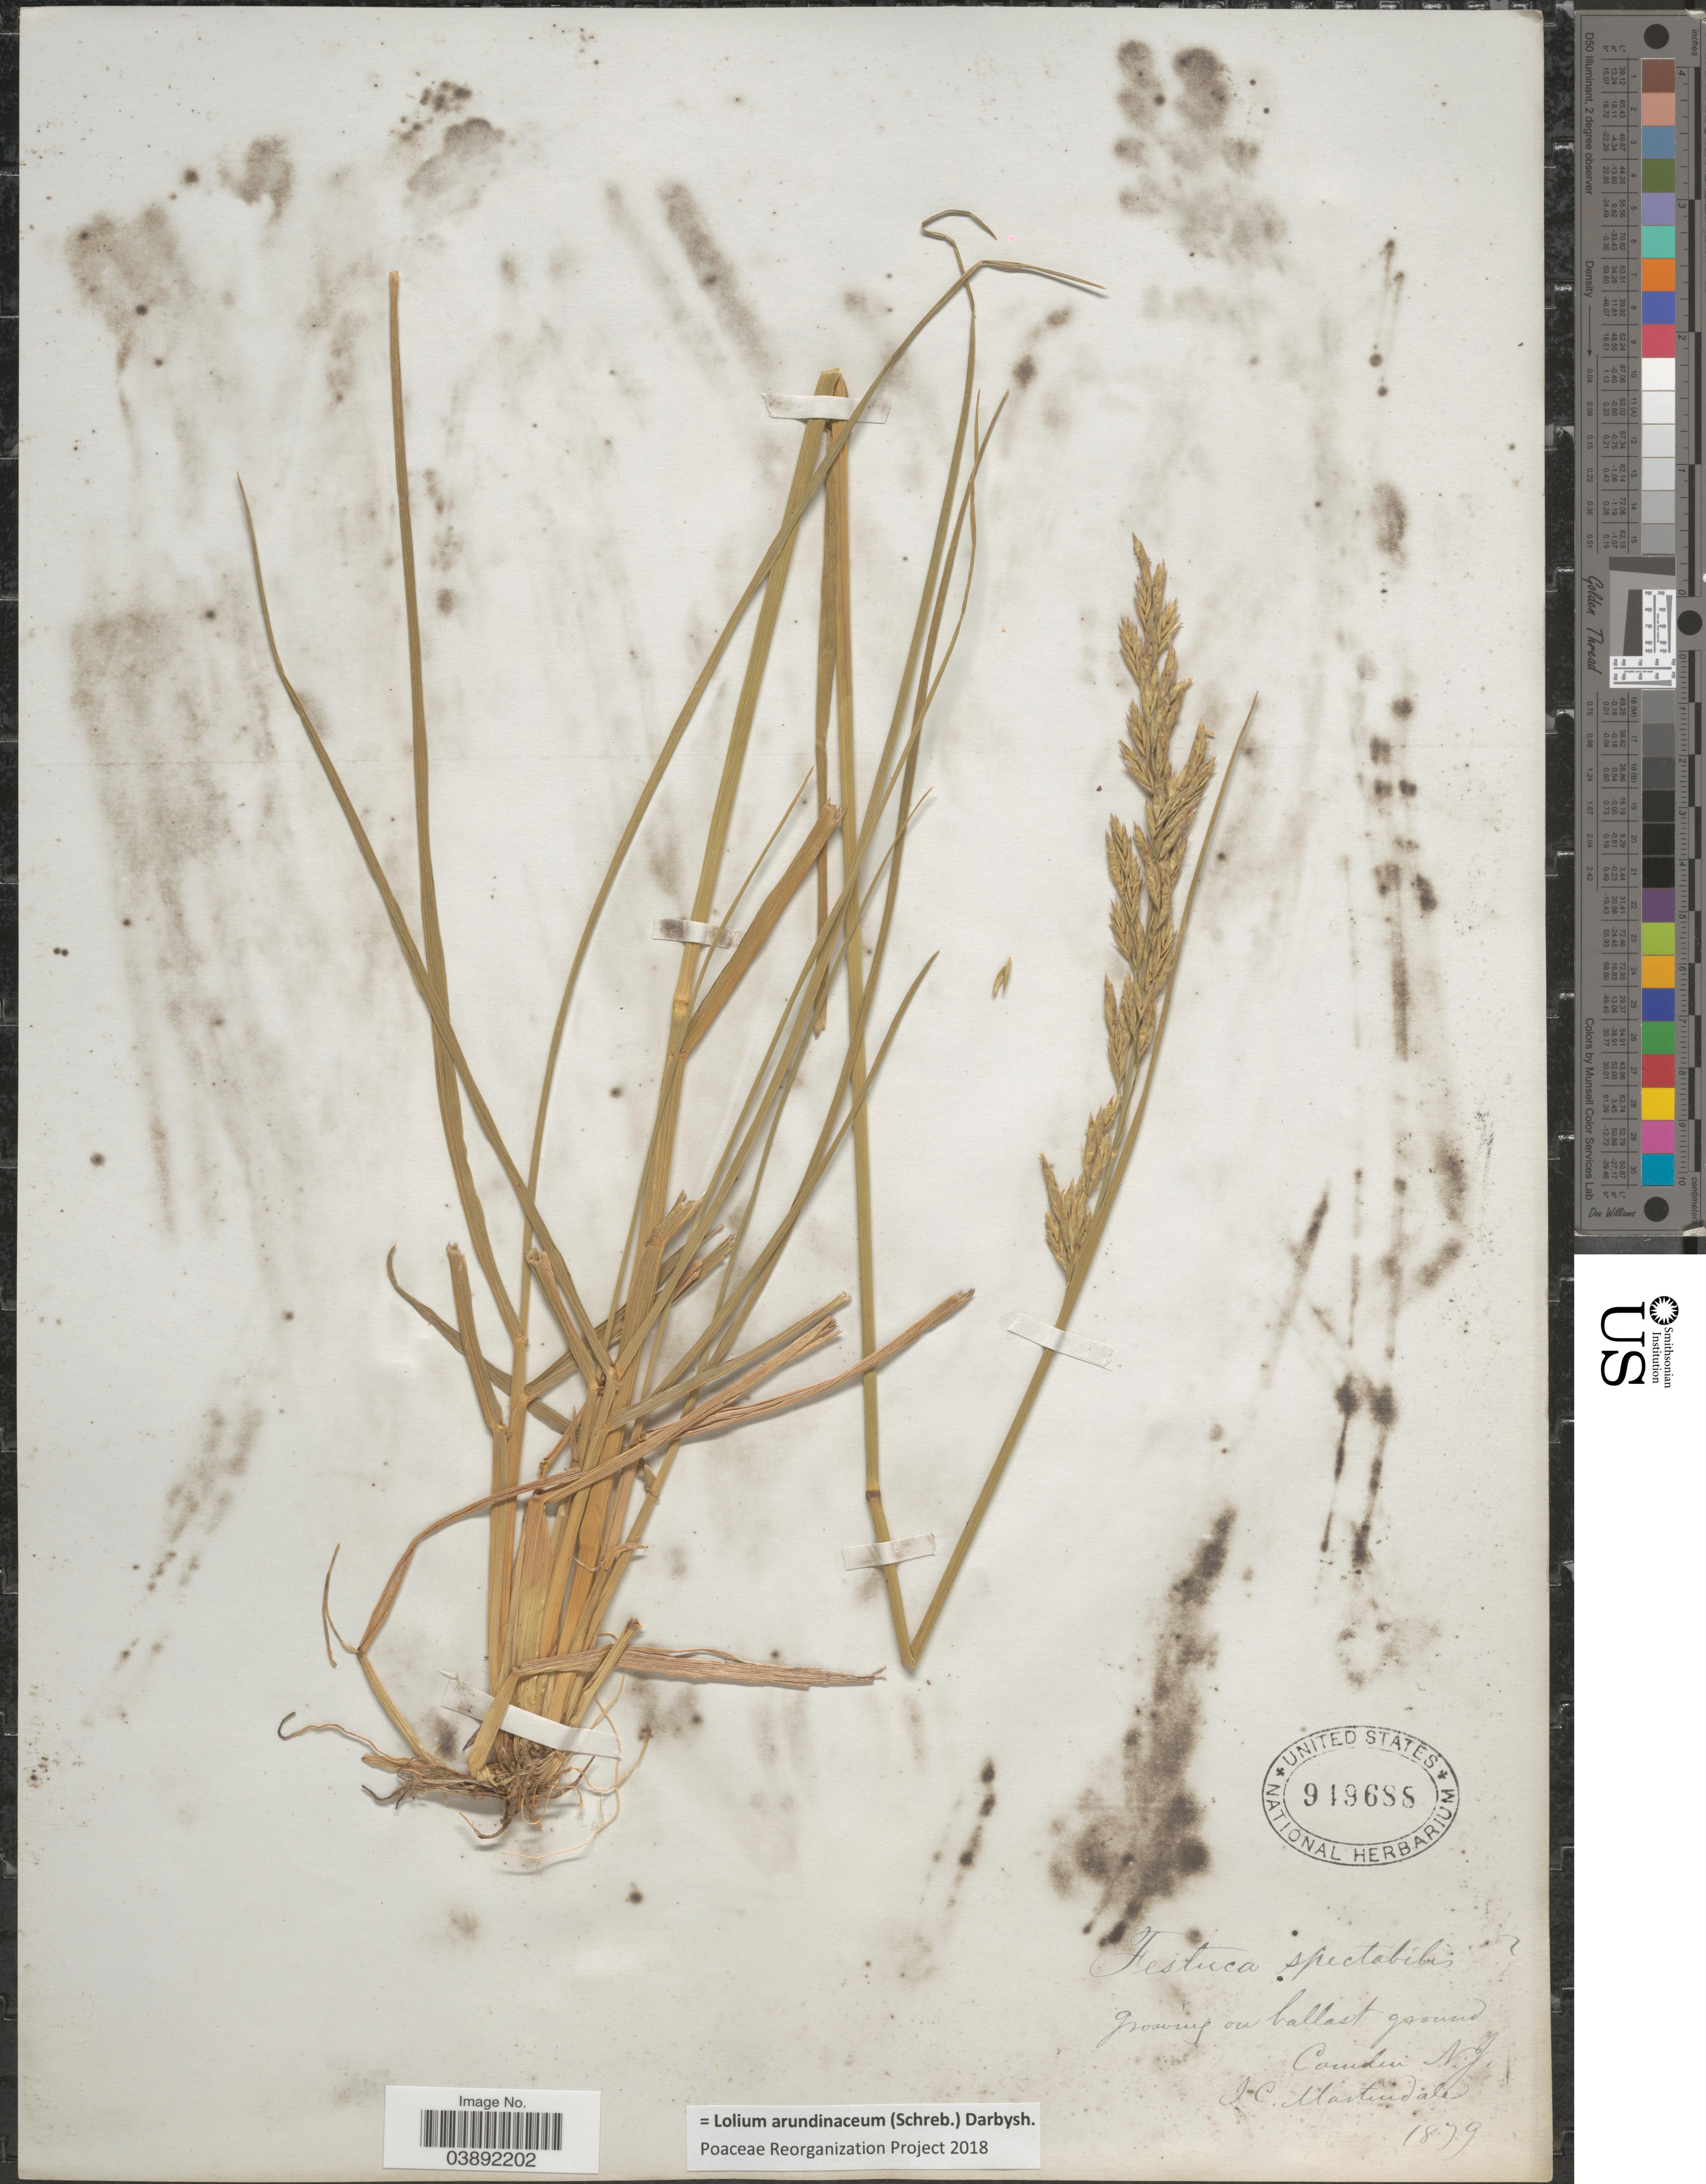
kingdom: Plantae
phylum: Tracheophyta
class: Liliopsida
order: Poales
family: Poaceae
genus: Lolium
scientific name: Lolium arundinaceum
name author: (Schreb.) Darbysh.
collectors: J. Martindale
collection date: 1879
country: United States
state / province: New Jersey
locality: On ballast ground. Camden.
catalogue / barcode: US 949688